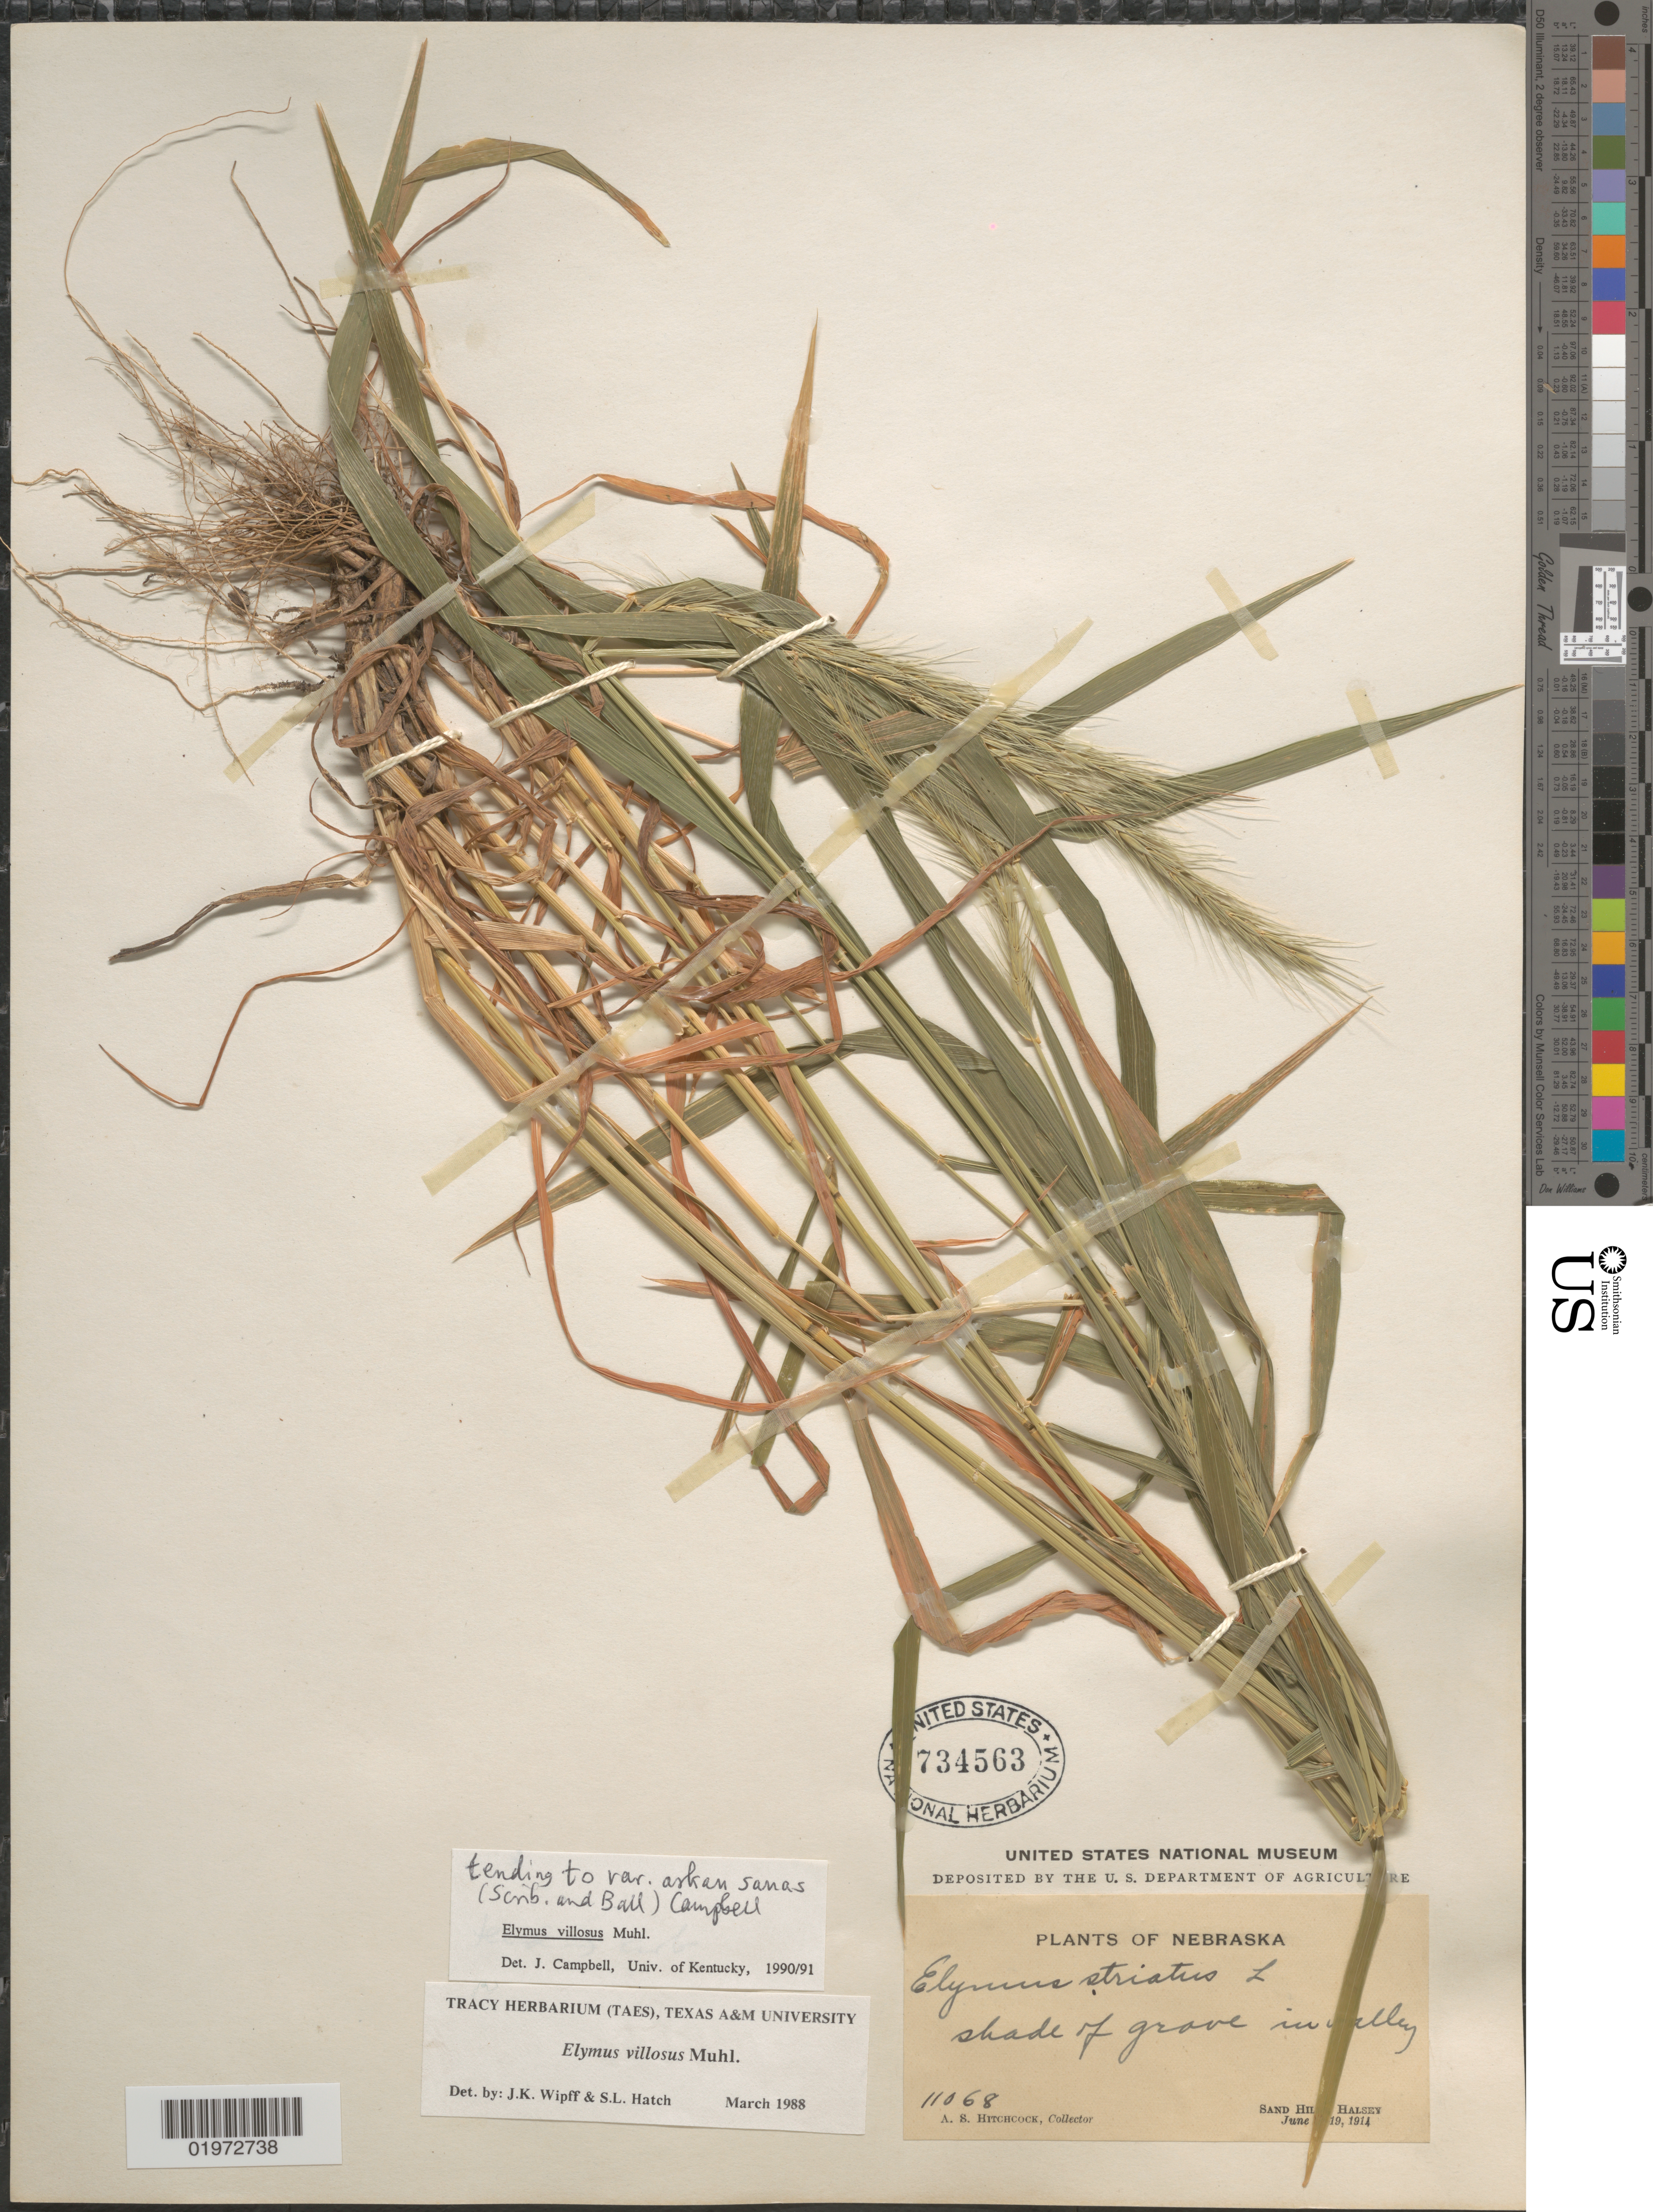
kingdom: Plantae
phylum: Tracheophyta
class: Liliopsida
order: Poales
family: Poaceae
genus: Elymus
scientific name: Elymus villosus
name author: Muhl. ex Willd.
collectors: A. S. Hitchcock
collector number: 11068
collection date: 1914-06-19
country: United States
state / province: Nebraska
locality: Shade of grove in valley. Sand Hills, Halsey.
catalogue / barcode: US 734563